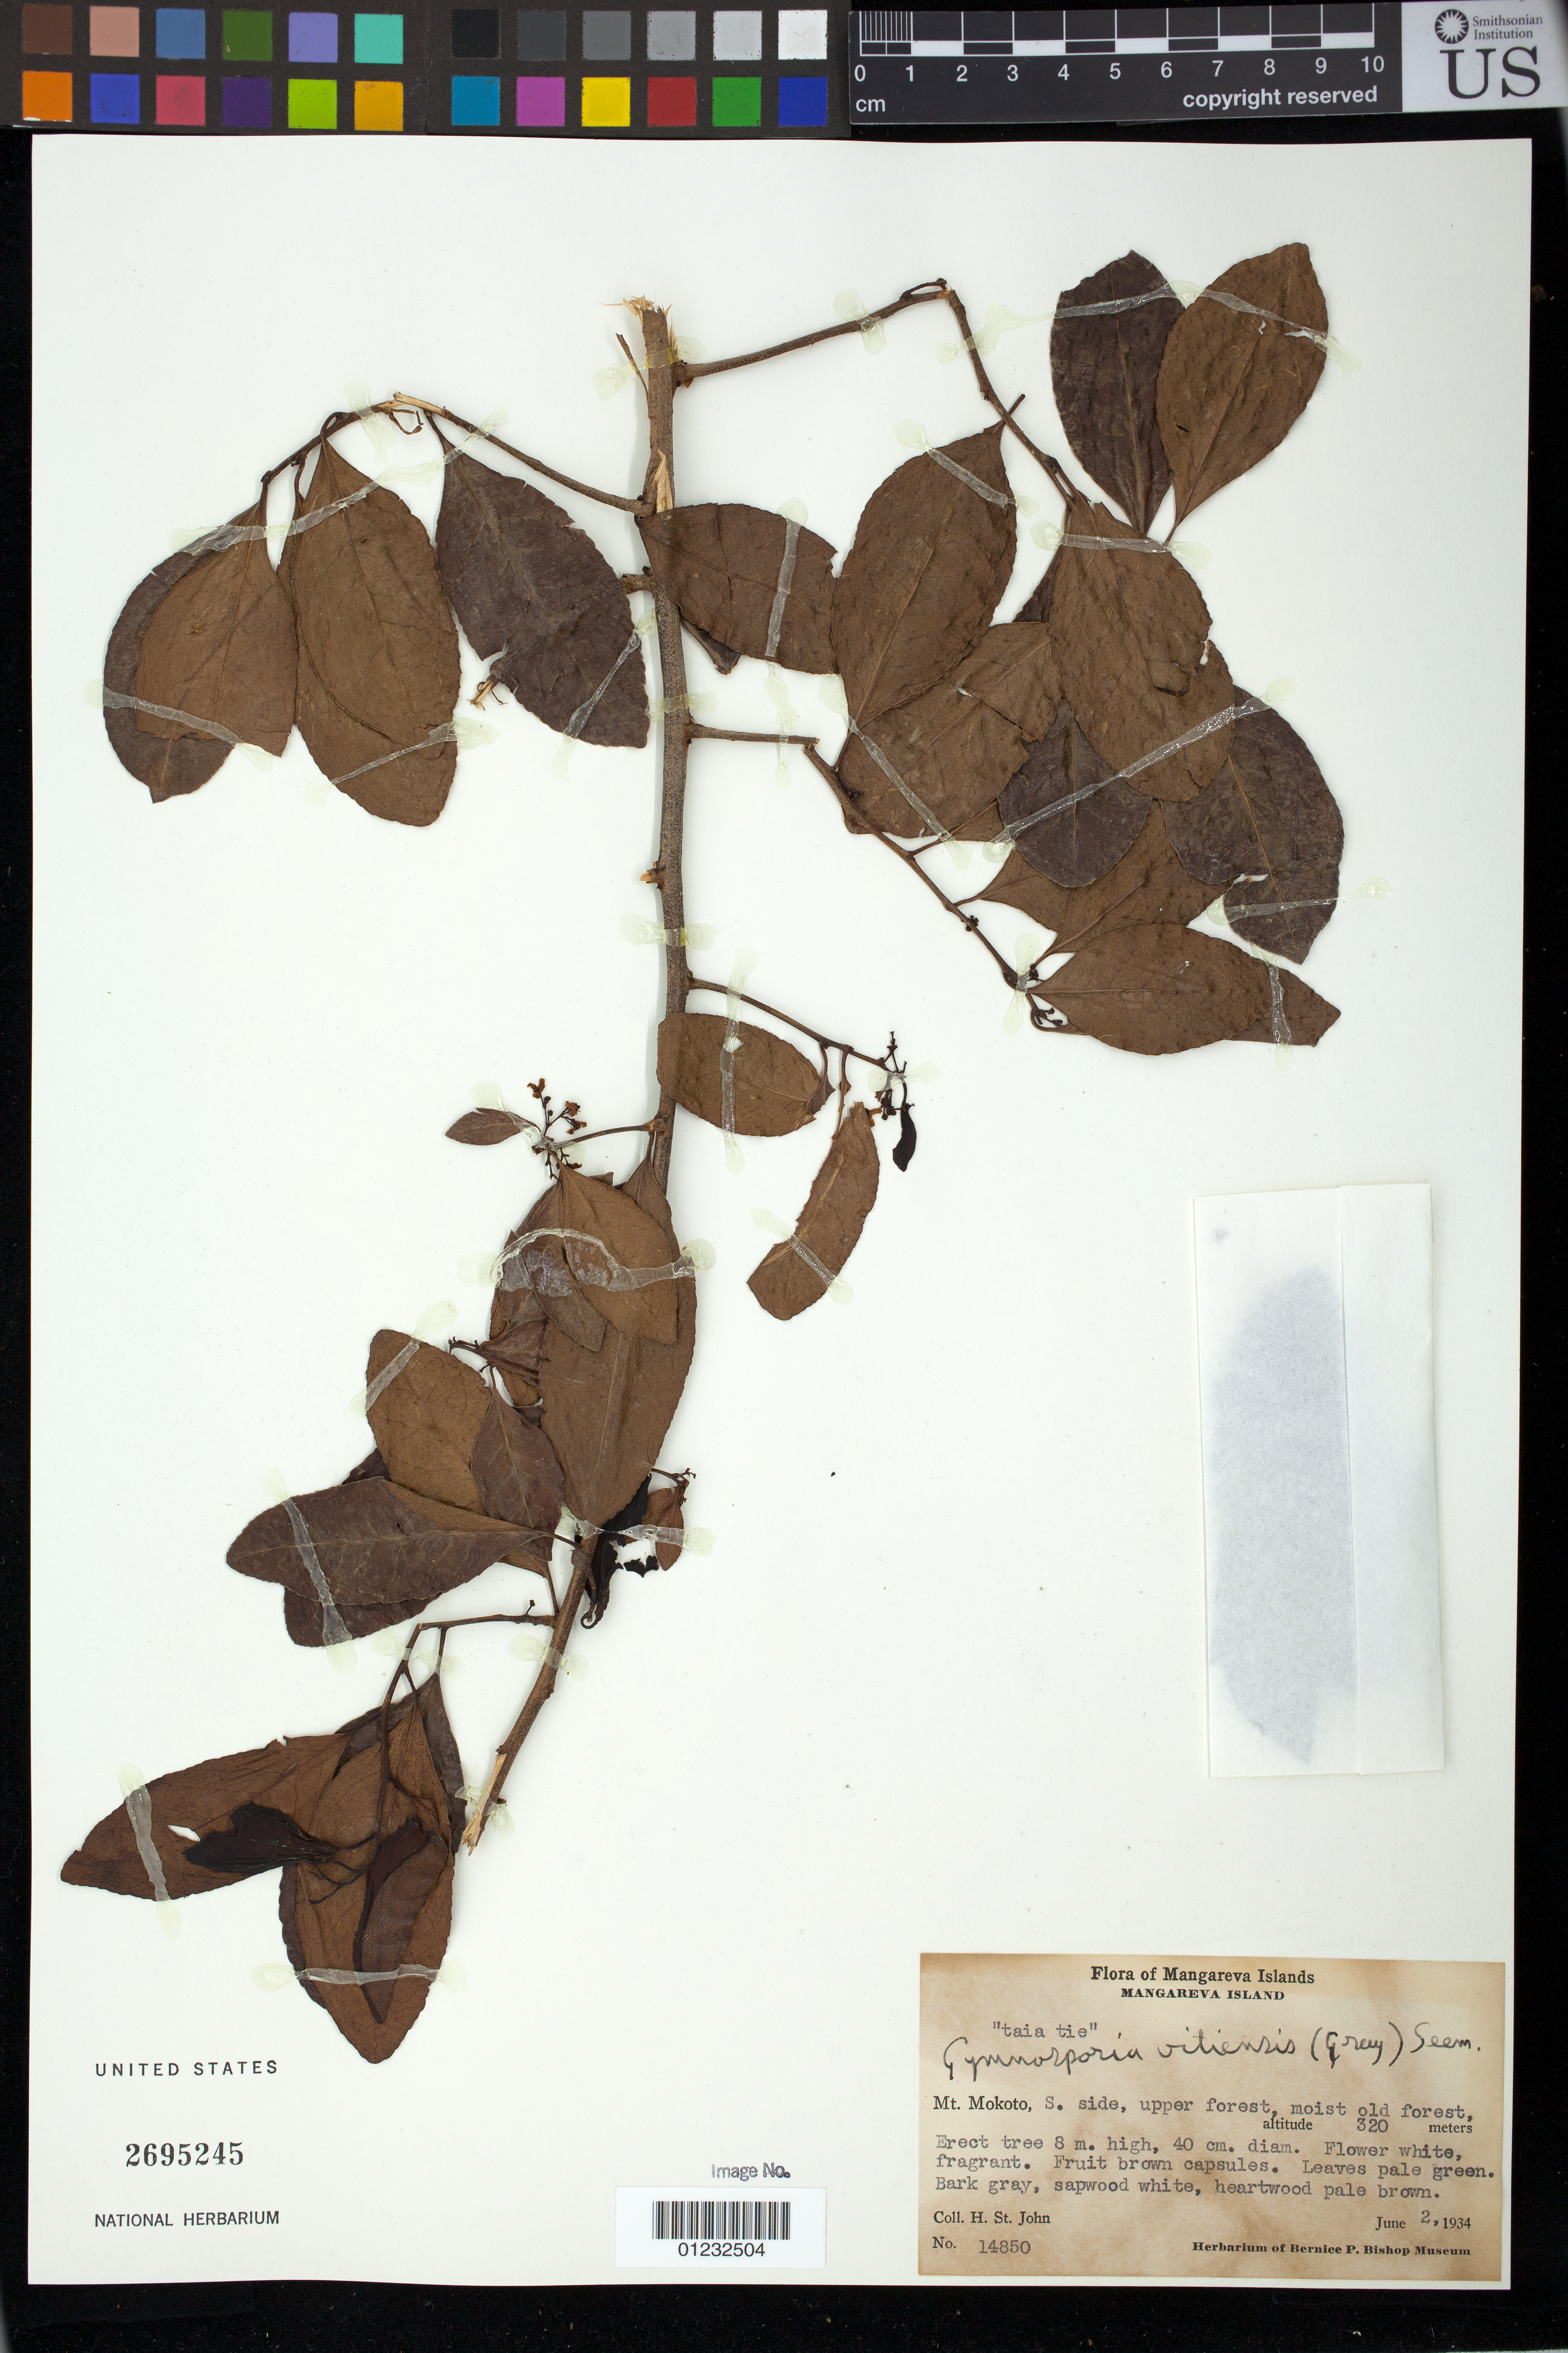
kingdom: Plantae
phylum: Tracheophyta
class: Magnoliopsida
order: Celastrales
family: Celastraceae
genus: Gymnosporia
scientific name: Gymnosporia vitiensis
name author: Seem.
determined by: Wagner, W. L., (BOT), Smithsonian Institution - National Museum of Natural History (UNITED STATES)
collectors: H. St. John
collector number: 14850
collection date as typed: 02 Jun 1934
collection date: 1934-06-02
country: French Polynesia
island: Mangareva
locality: S side of Mt. Mokoto. [Gambier Is.]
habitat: Moist old forest.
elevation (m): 320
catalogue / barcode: US 2695245